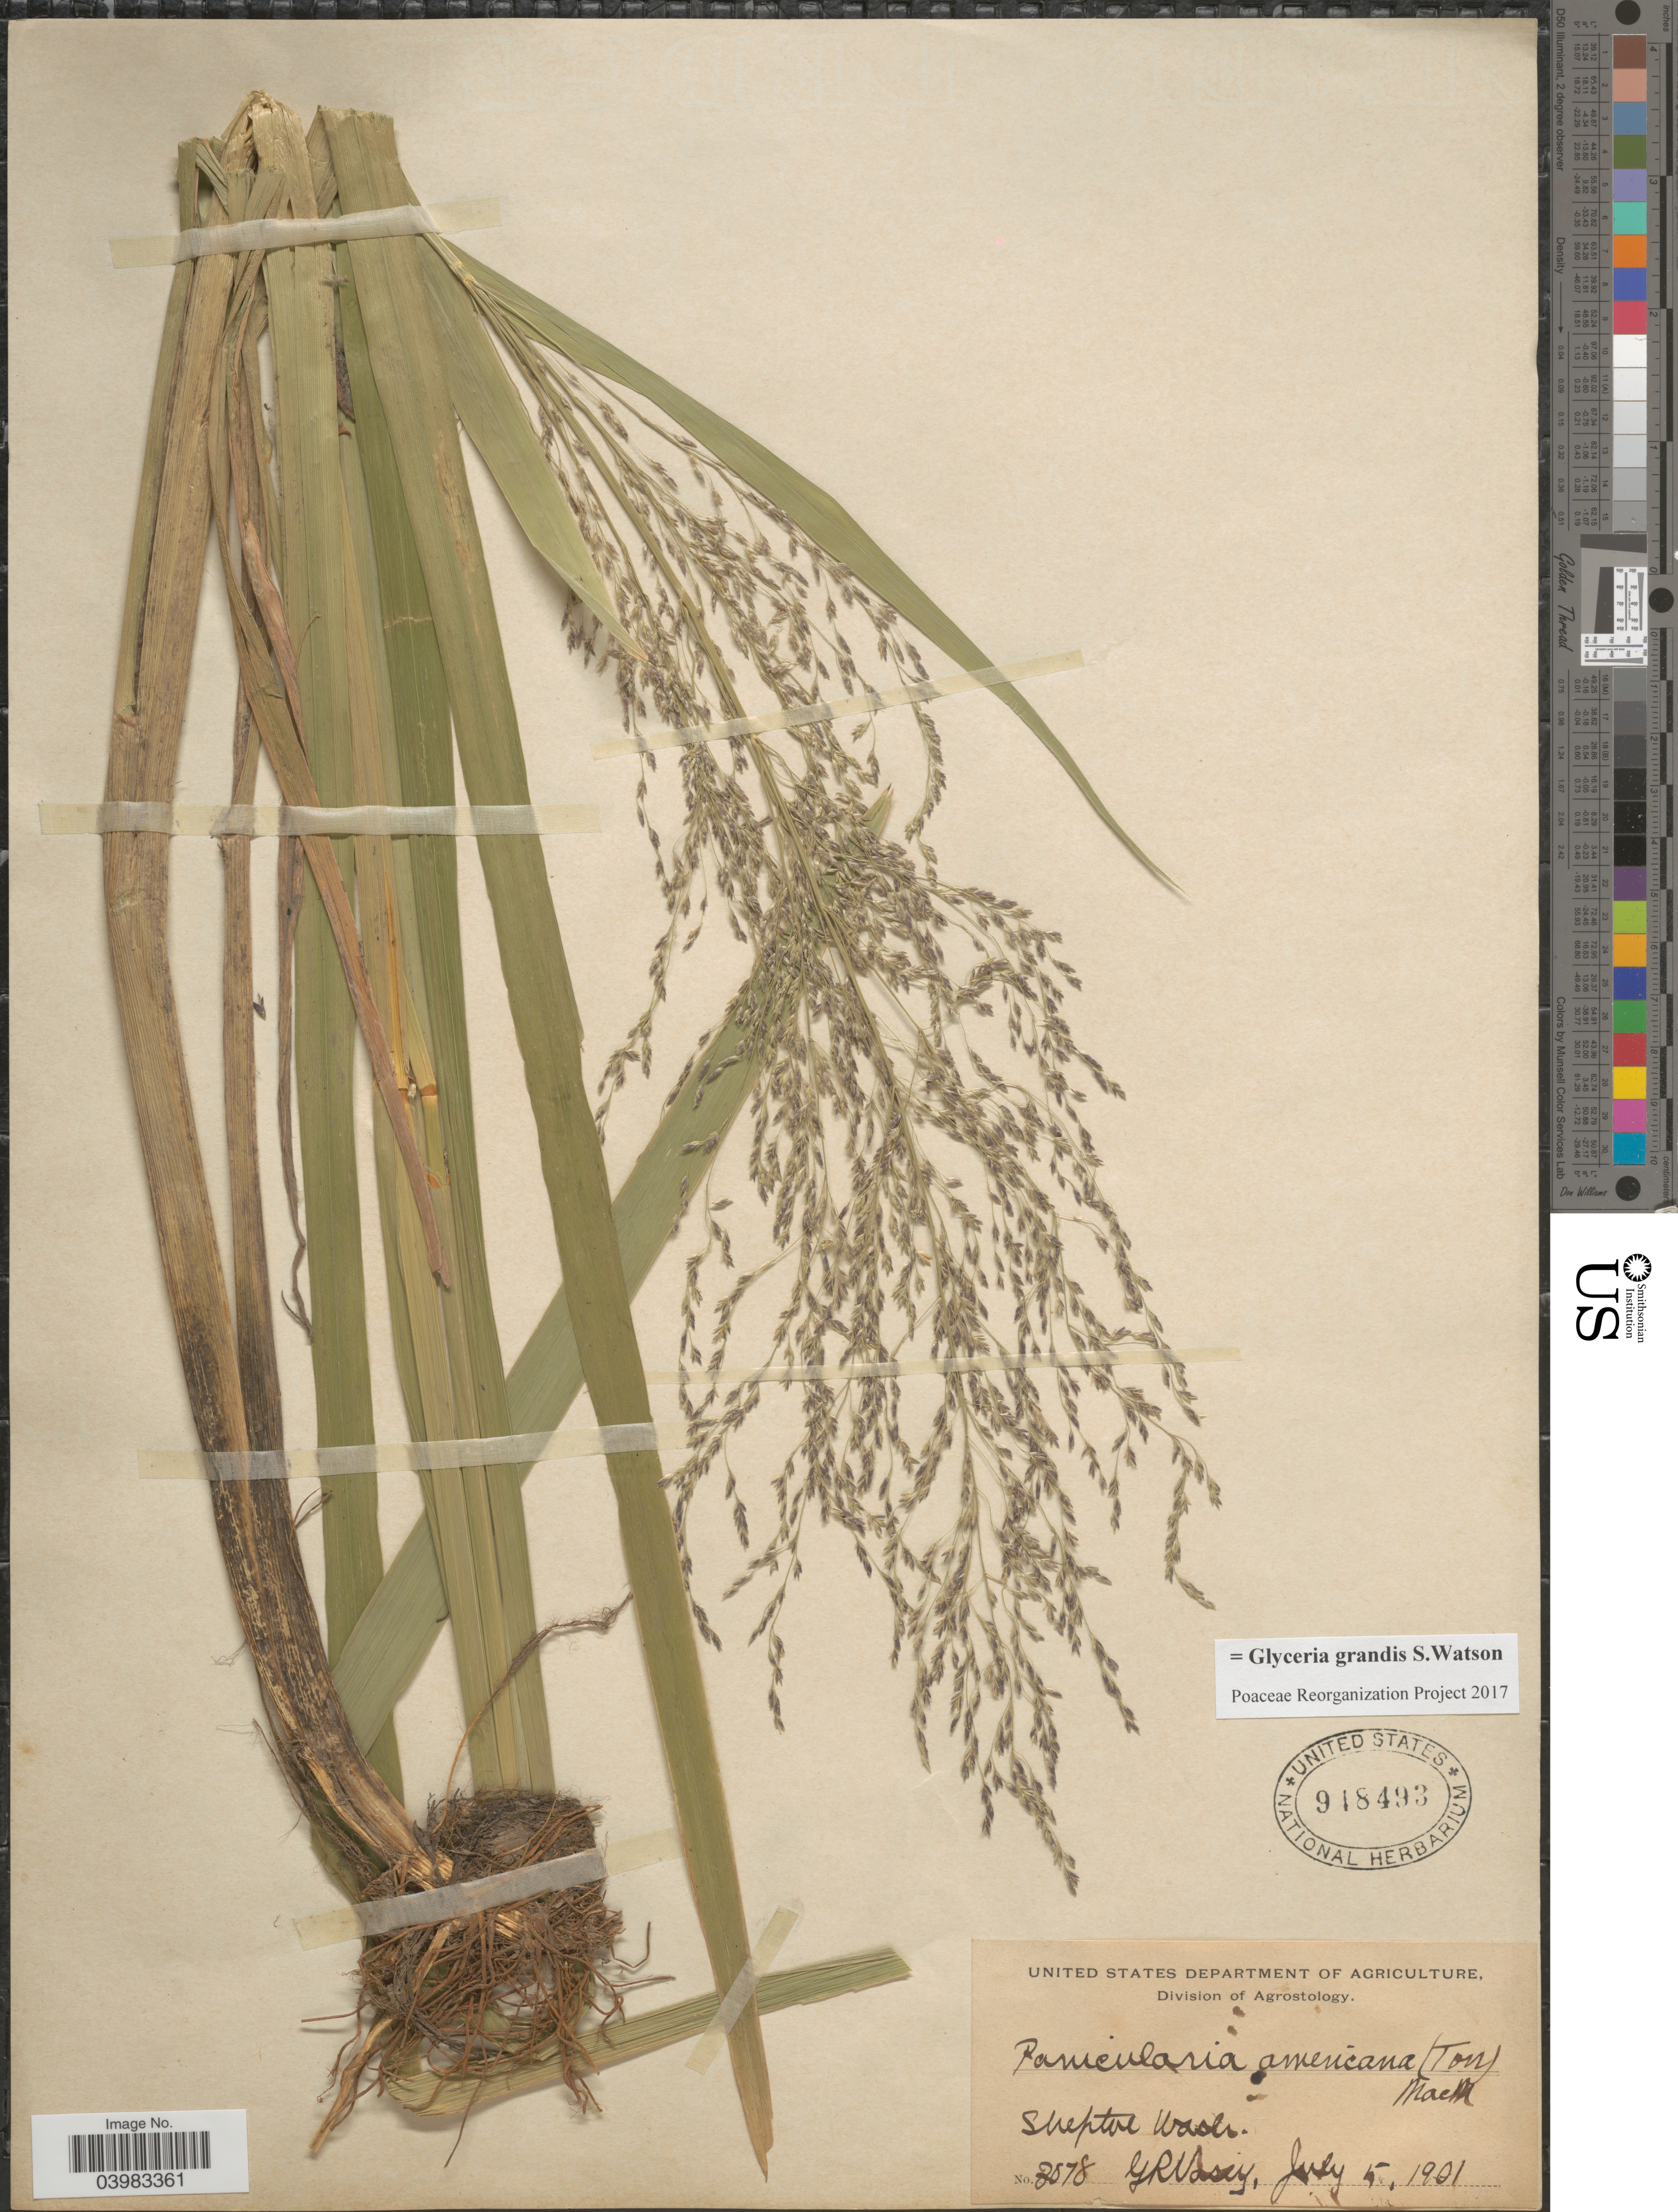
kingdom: Plantae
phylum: Tracheophyta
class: Liliopsida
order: Poales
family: Poaceae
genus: Glyceria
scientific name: Glyceria grandis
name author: S. Watson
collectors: G. R. Vasey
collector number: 8078*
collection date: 1901-07-05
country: United States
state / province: Washington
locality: Streptoe.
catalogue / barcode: US 948493